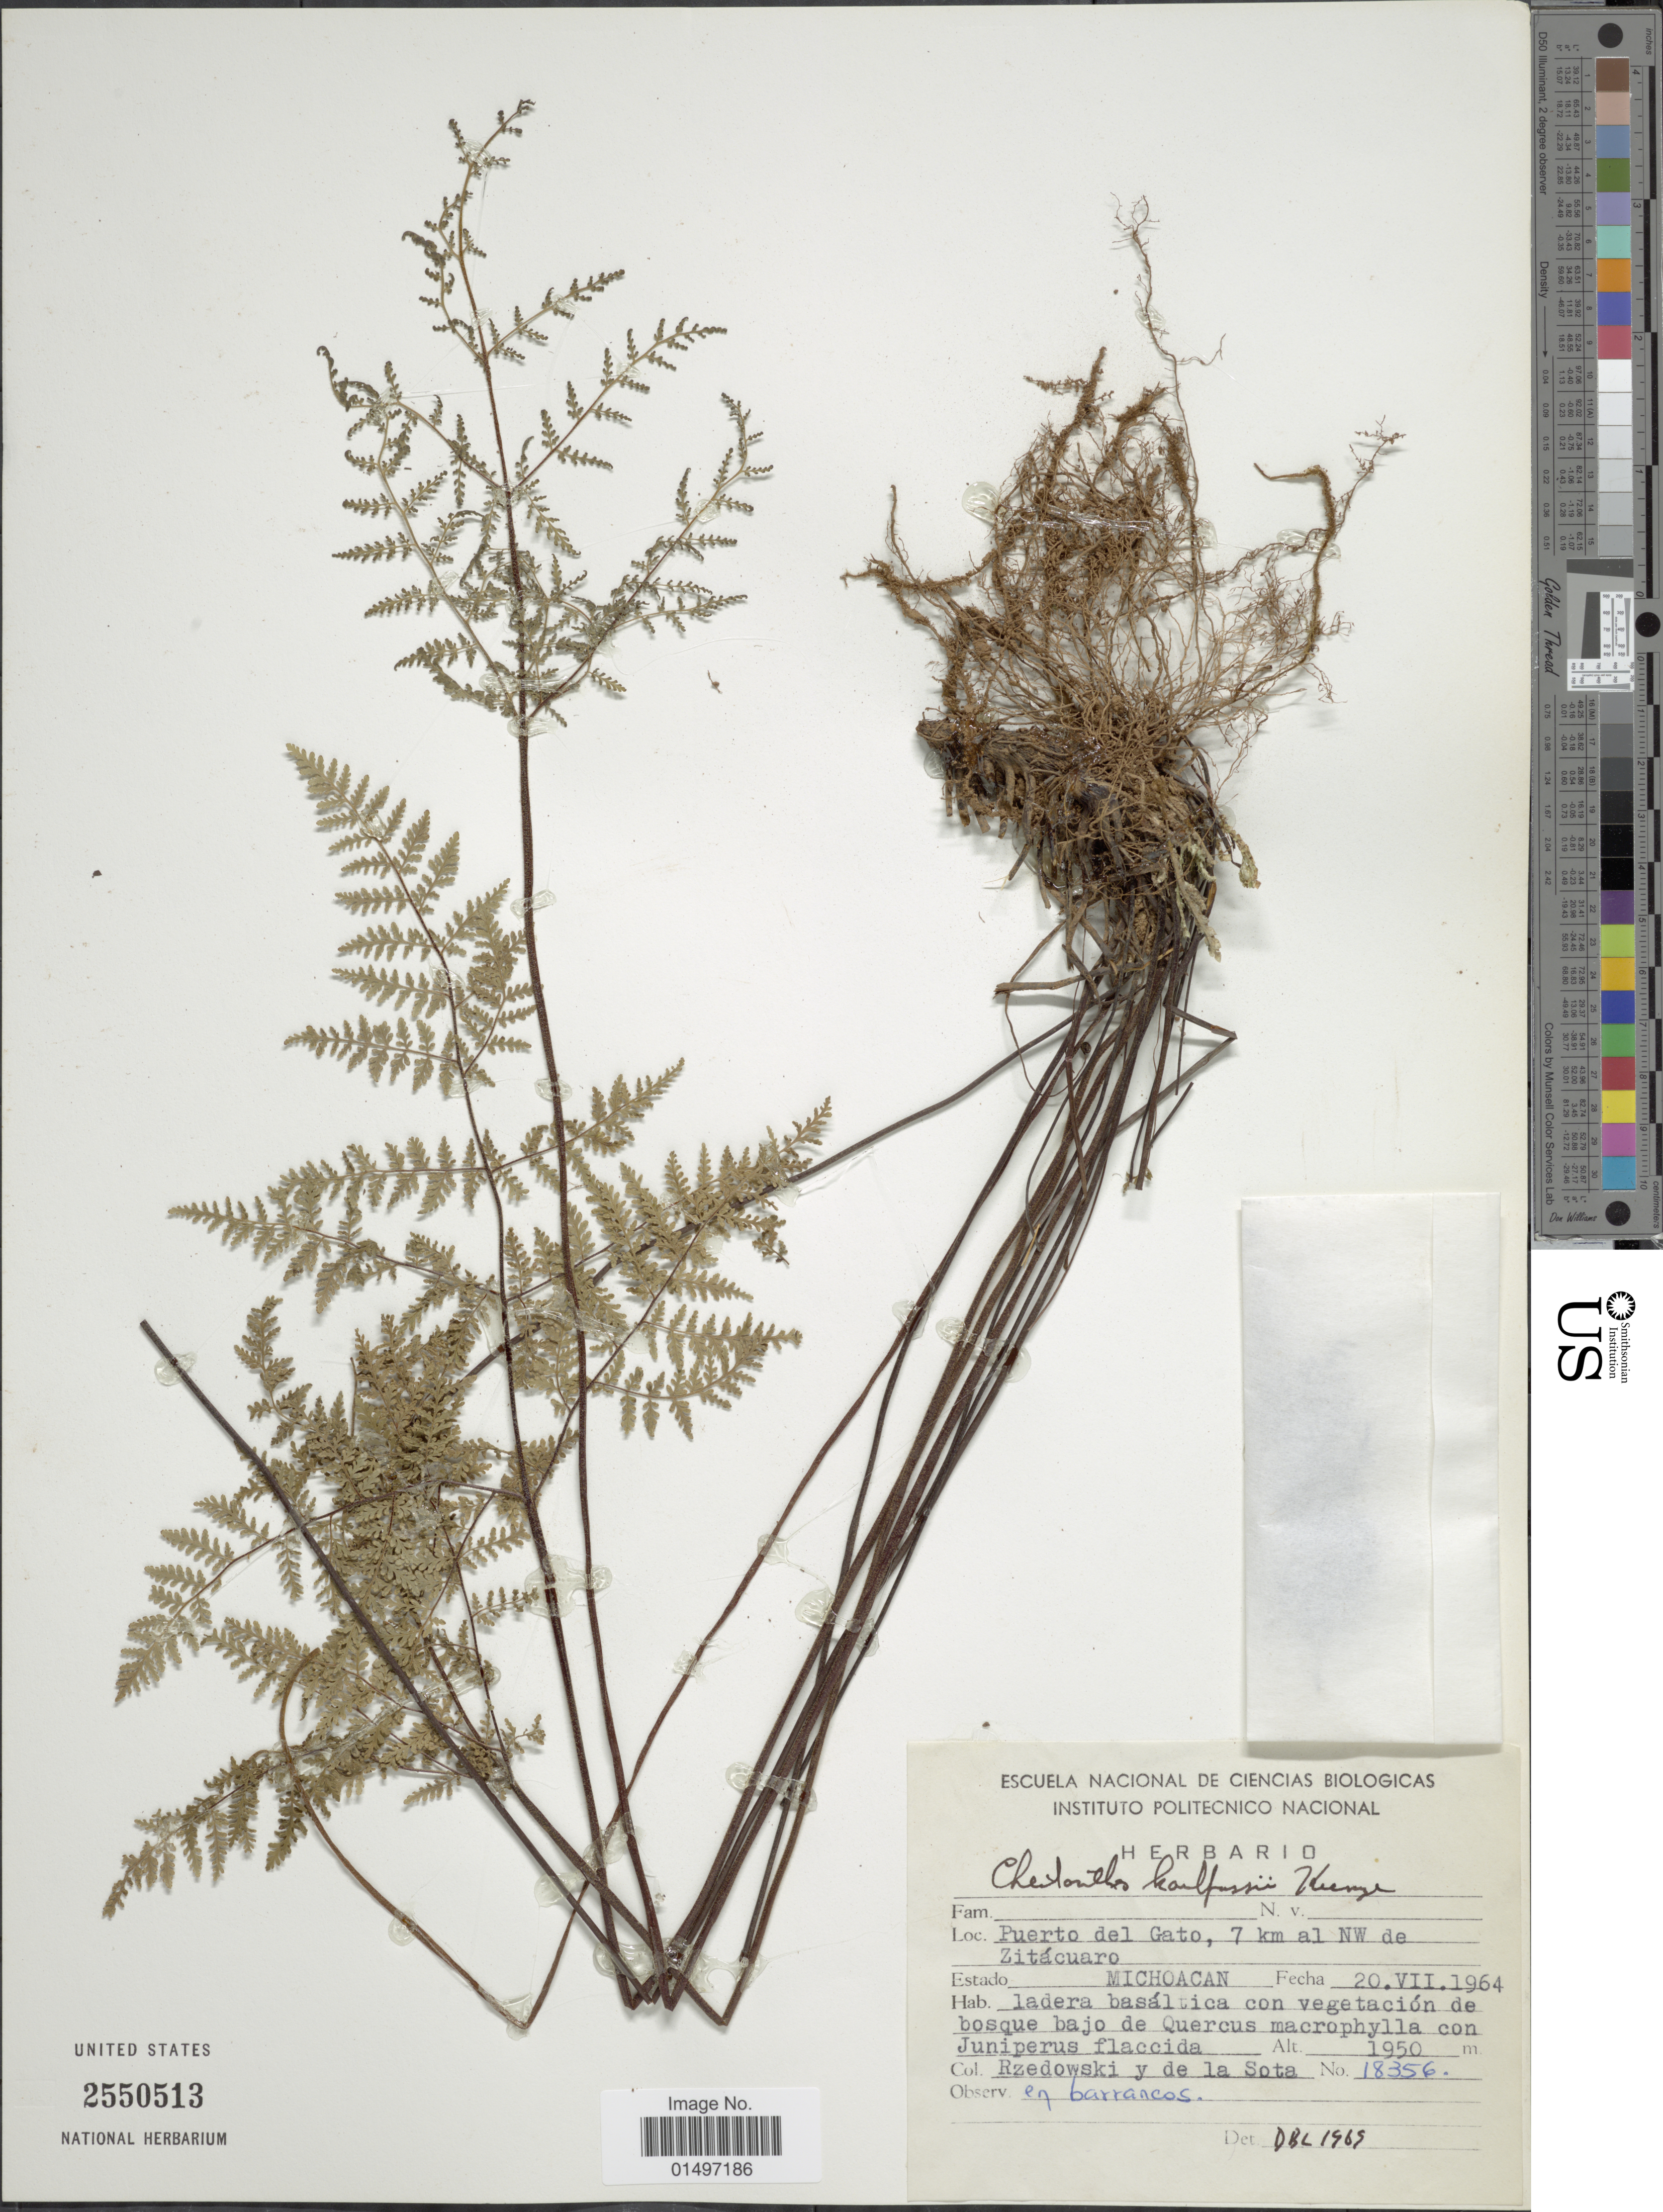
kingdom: Plantae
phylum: Tracheophyta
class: Polypodiopsida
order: Polypodiales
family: Pteridaceae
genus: Gaga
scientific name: Gaga kaulfussii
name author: (Kunze) Fay W. Li & Windham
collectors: Rzedowski, -- & de la Sota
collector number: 18356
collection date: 1964-07-20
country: Mexico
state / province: Michoacán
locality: Mexico, Puerto del Gato, 7 km al NW de Zitacuaro.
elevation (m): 1950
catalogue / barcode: US 2550513